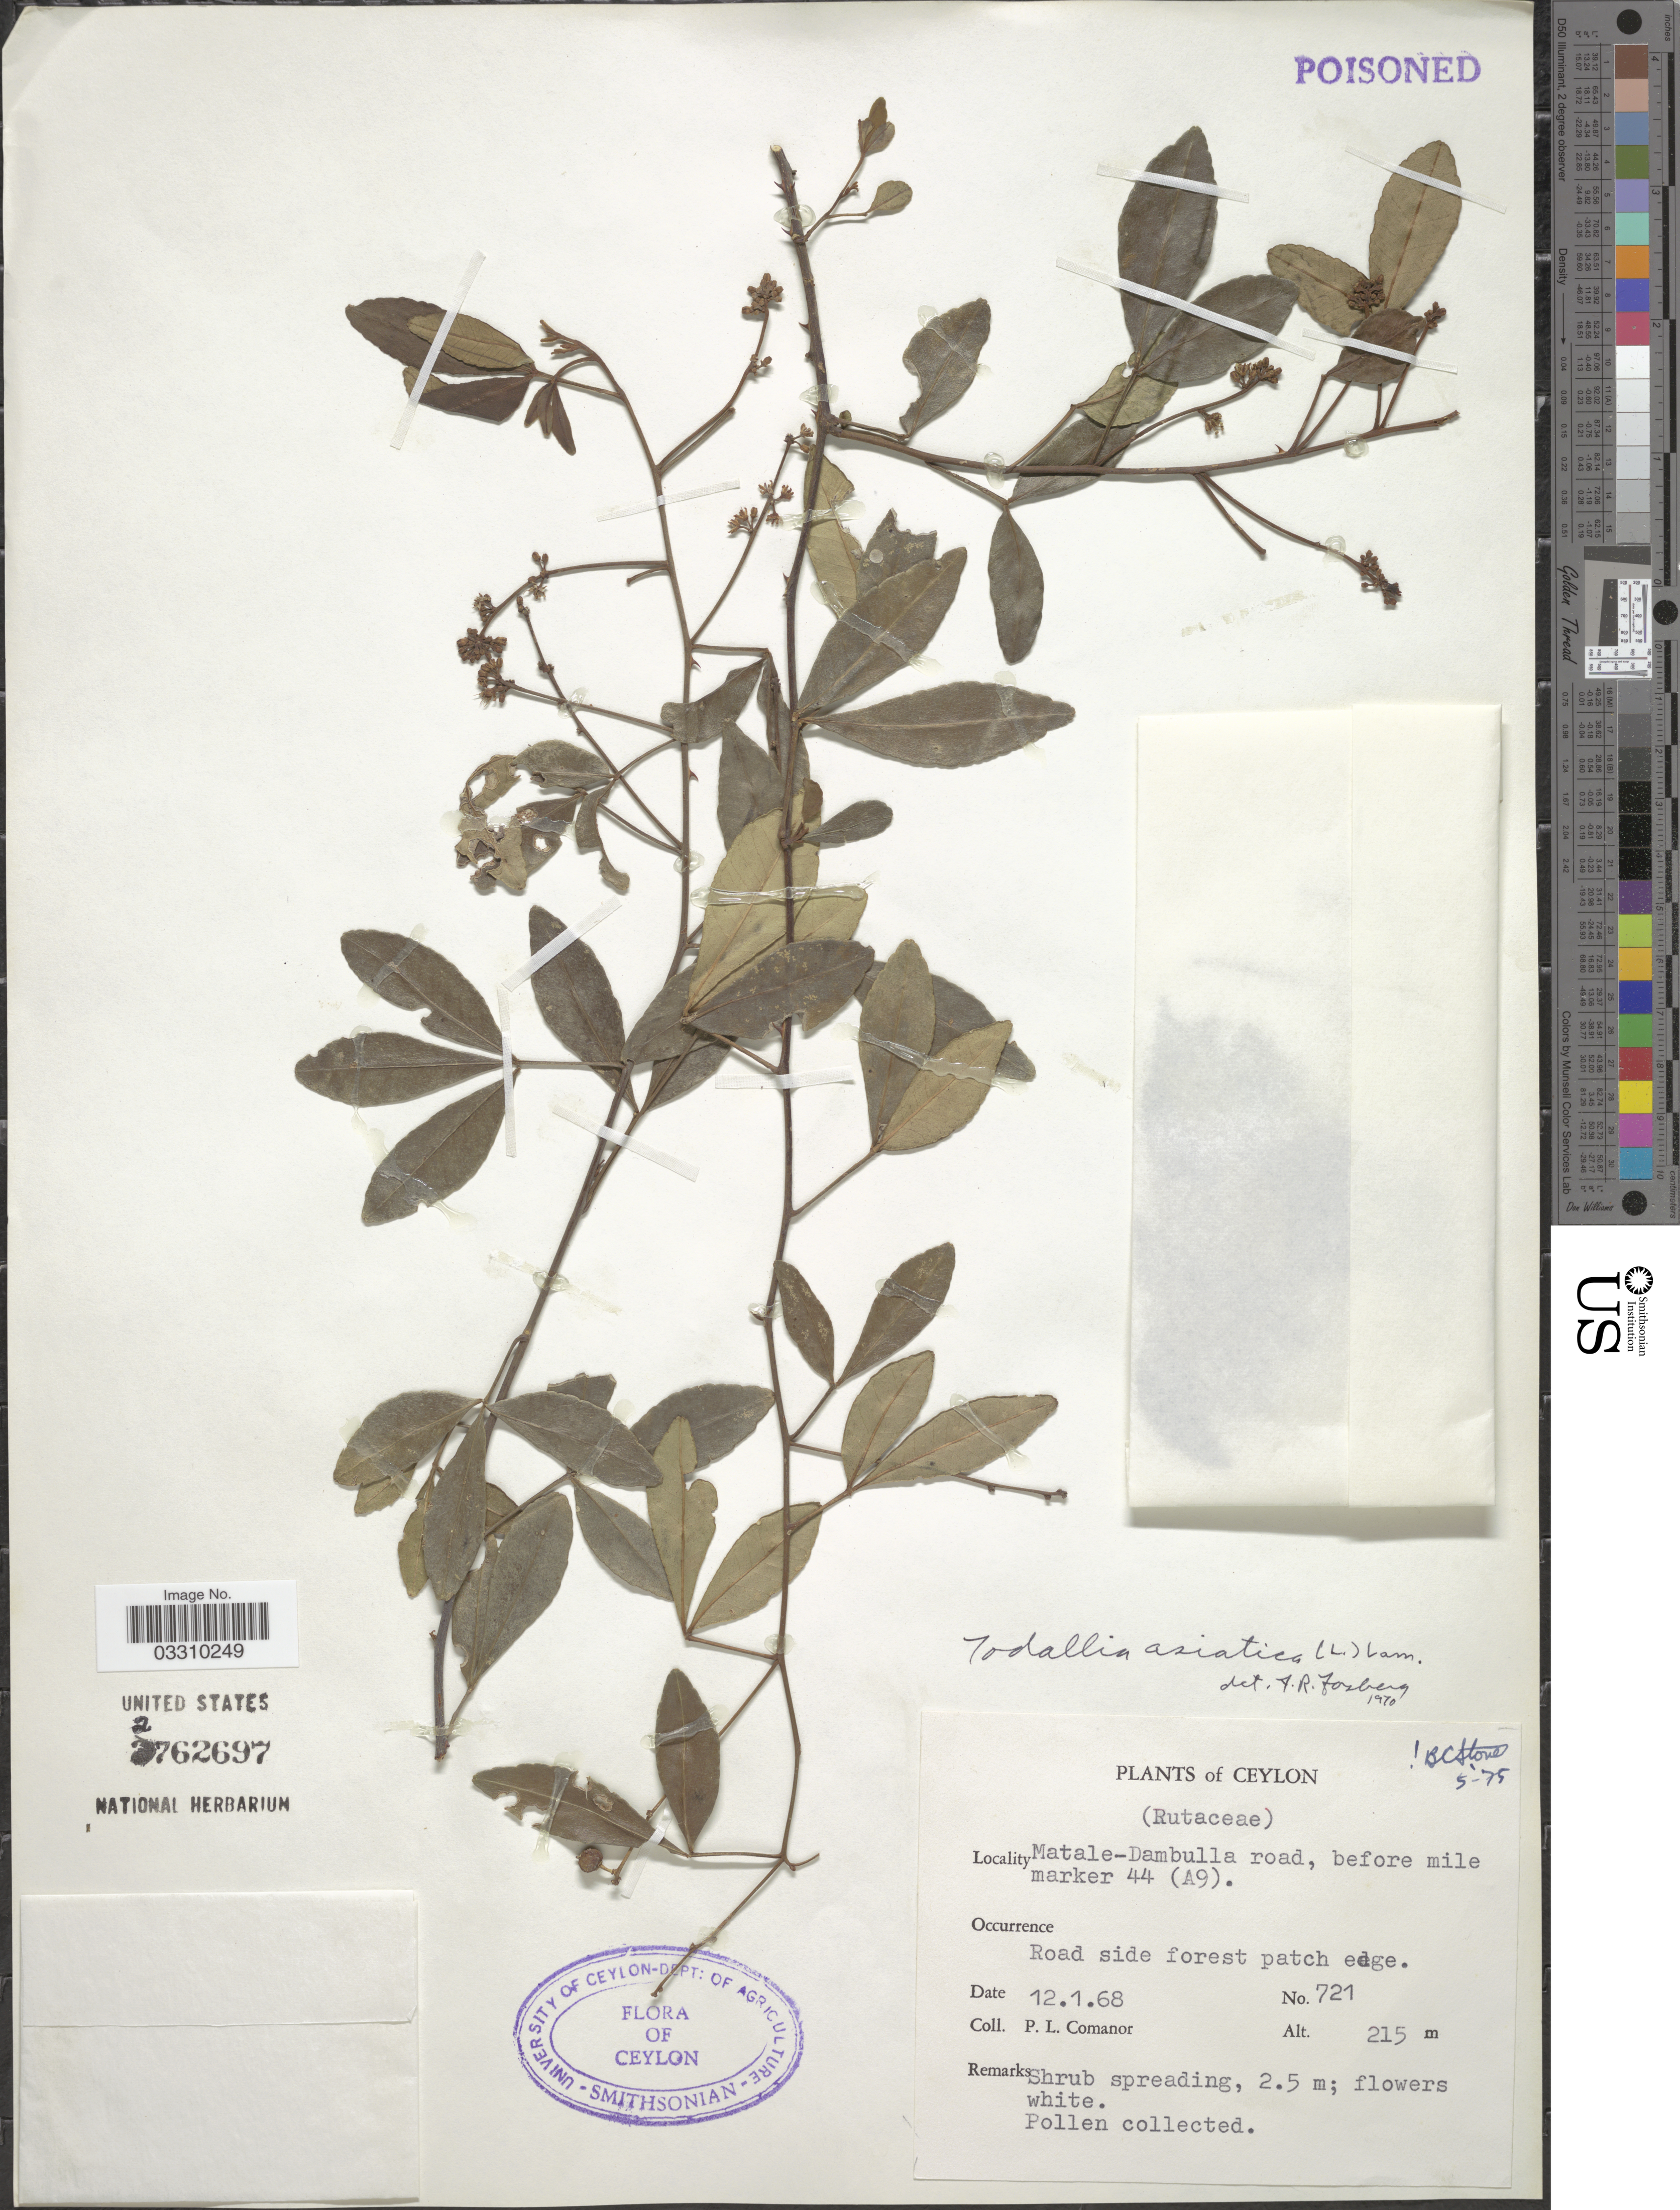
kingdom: Plantae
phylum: Tracheophyta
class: Magnoliopsida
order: Sapindales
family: Rutaceae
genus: Zanthoxylum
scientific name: Zanthoxylum asiaticum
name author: (L.) Appelhans et al.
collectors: P. Comanor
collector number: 721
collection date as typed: Transcribed d/m/y: 12/1/68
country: Sri Lanka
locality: Matale-Dambulla road, before mile marker 44 (A9).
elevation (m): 215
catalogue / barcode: US 2762697